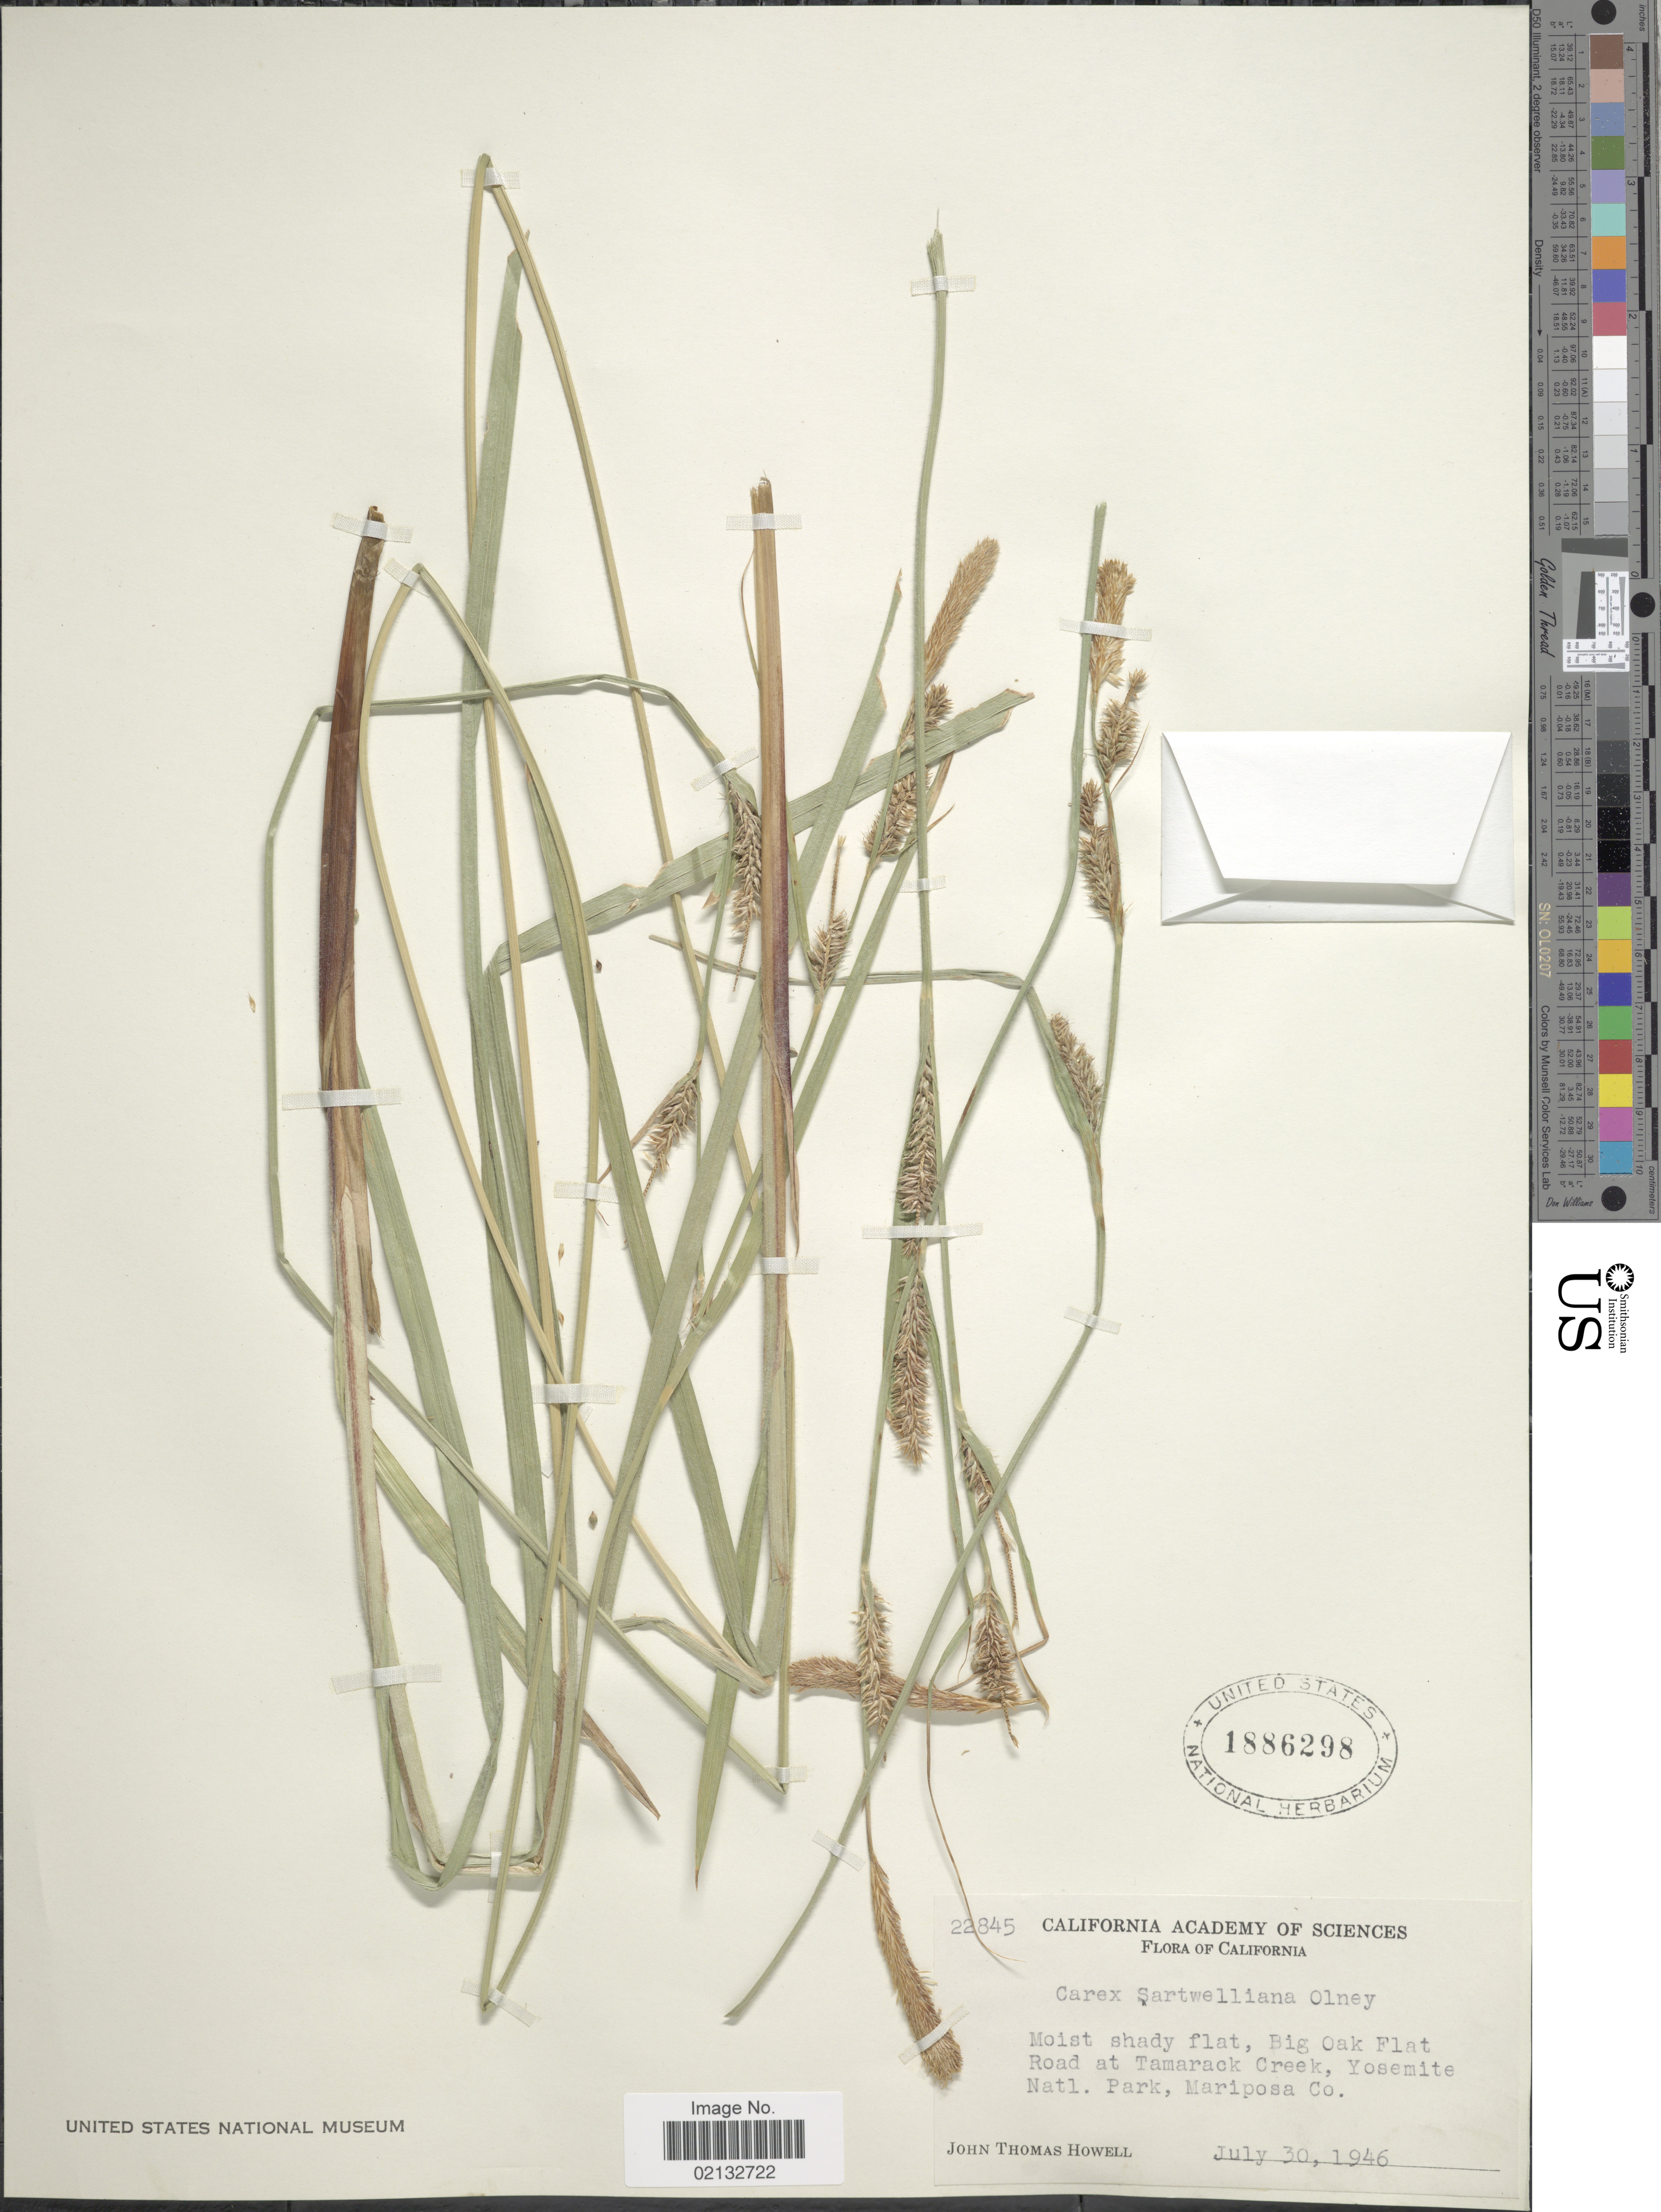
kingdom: Plantae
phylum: Tracheophyta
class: Liliopsida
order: Poales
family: Cyperaceae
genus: Carex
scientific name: Carex sartwelliana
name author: Olney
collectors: J. T. Howell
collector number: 22845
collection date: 1946-07-30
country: United States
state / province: California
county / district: Mariposa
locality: Big Oak Flat Road at Tamarack Creek, Yosemite Natl. Park, Mariposa Co.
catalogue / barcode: US 1886298